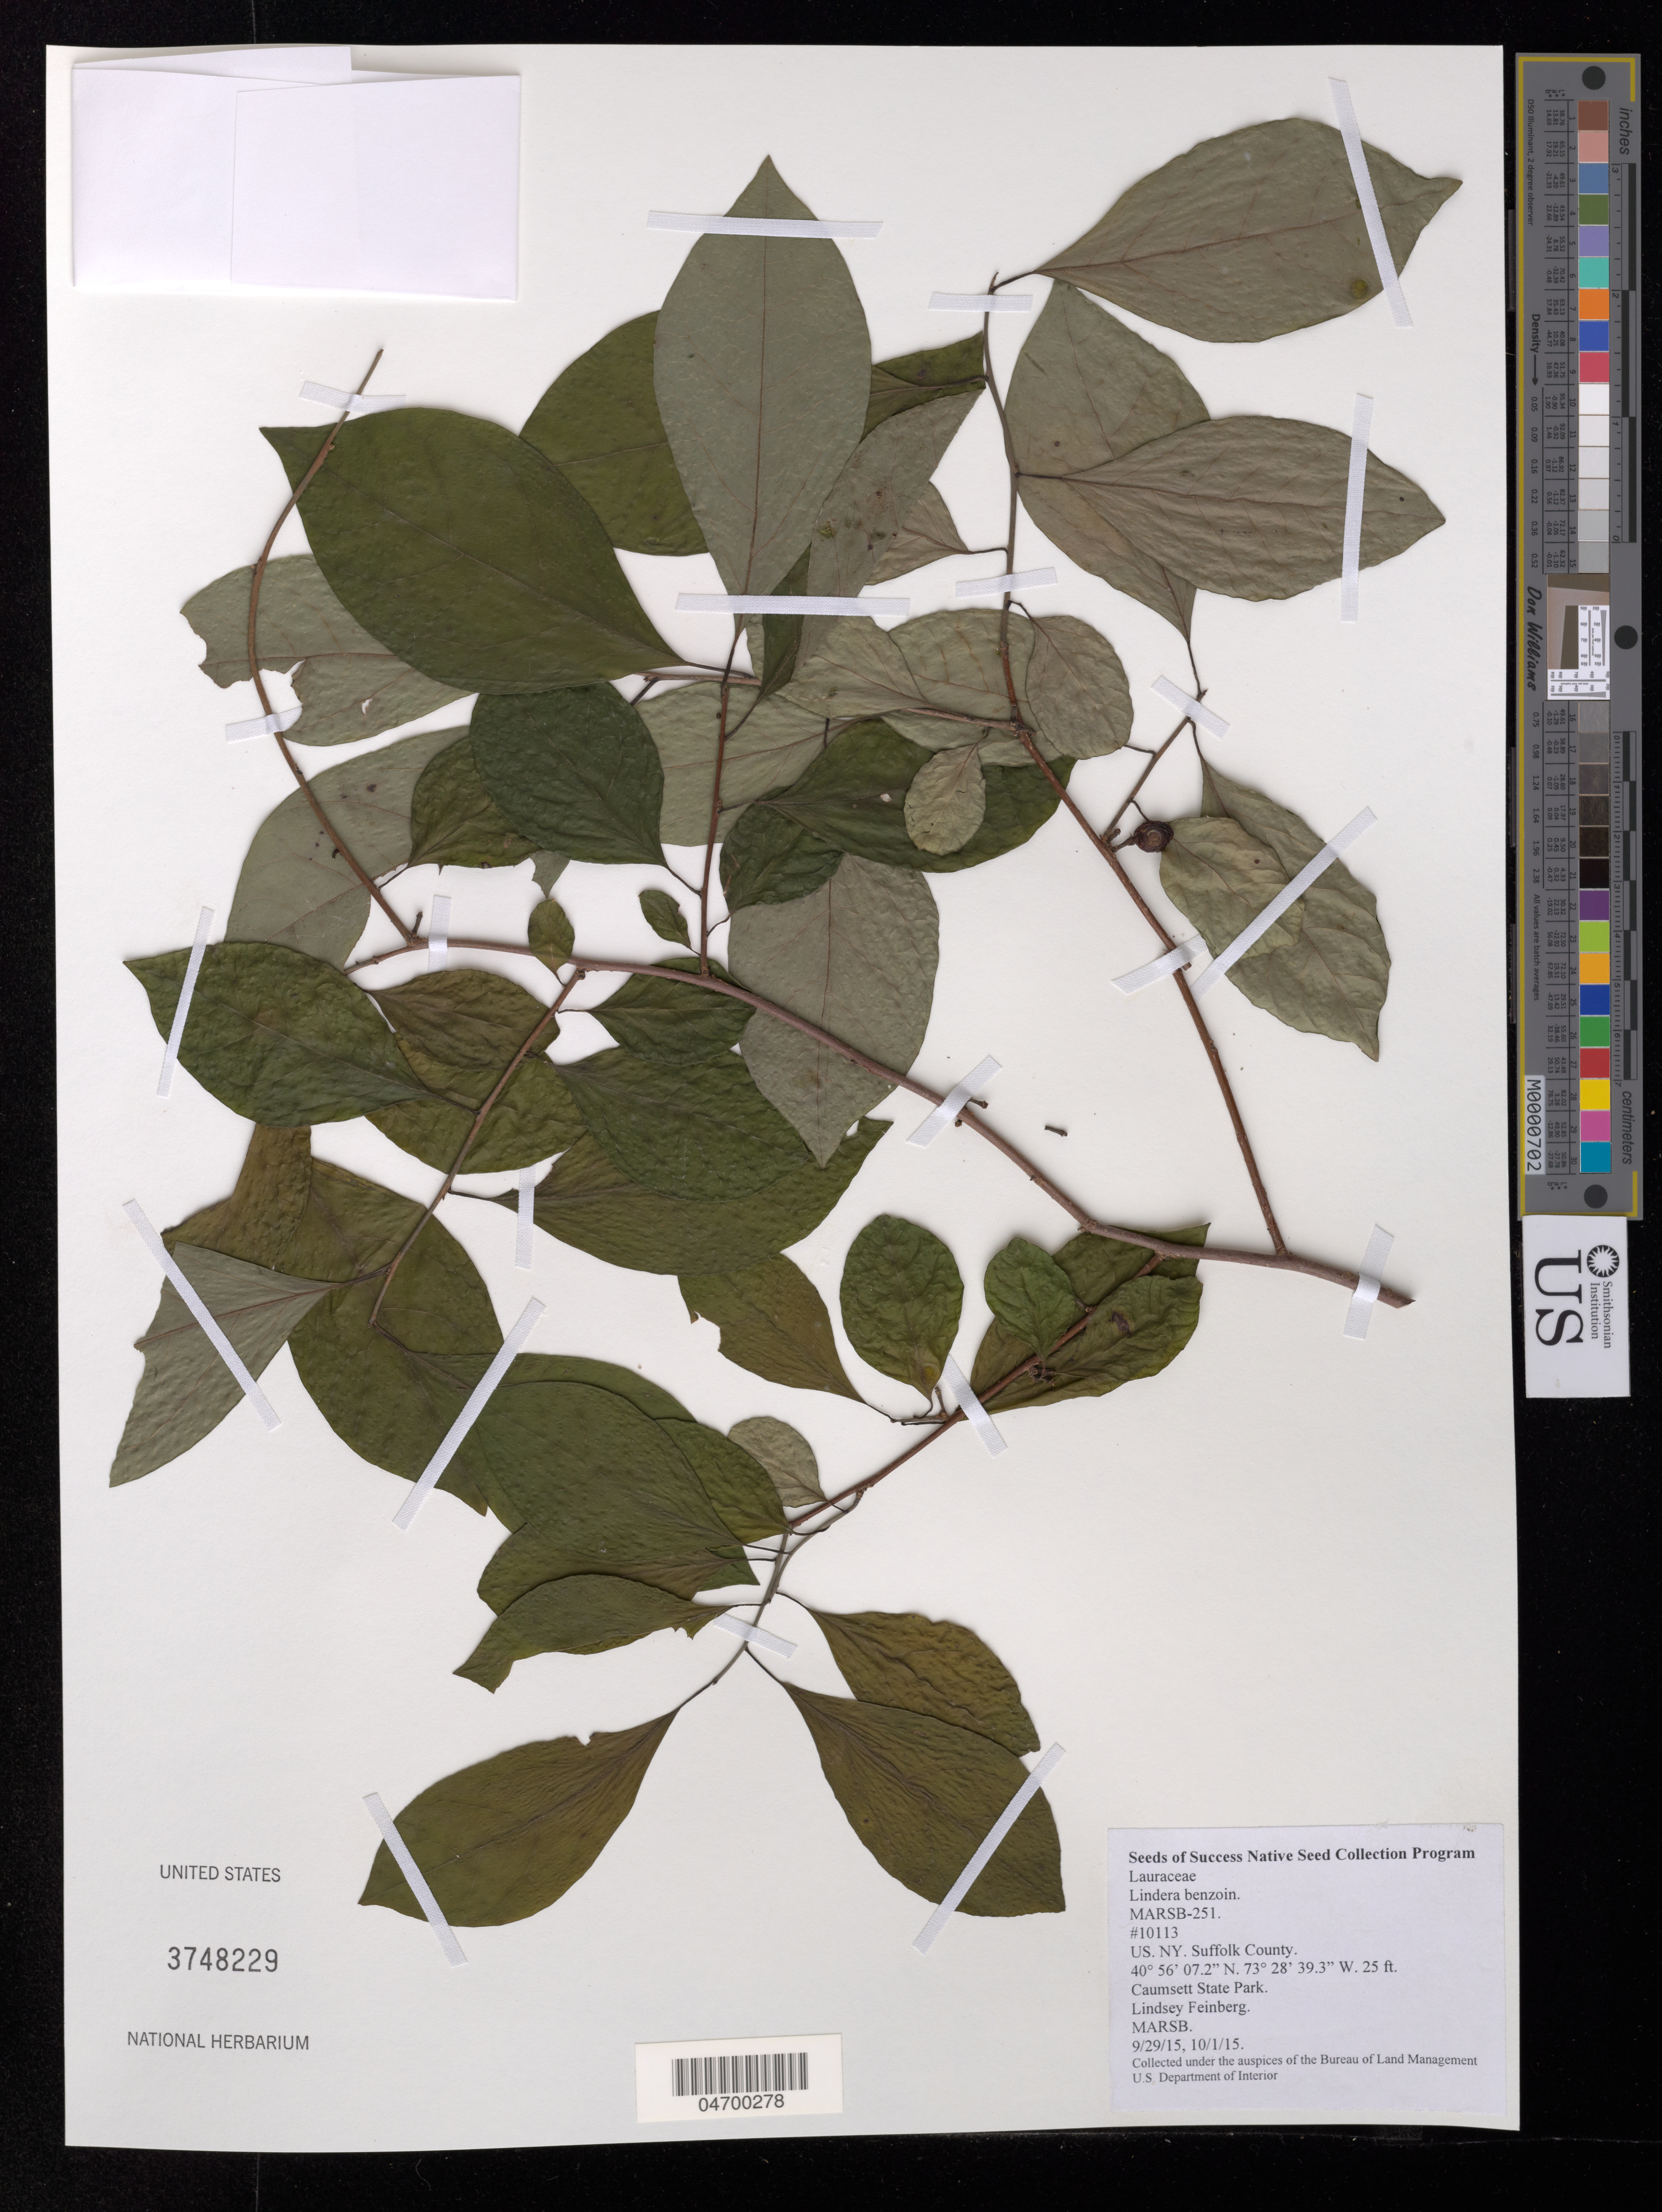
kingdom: Plantae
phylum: Tracheophyta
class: Magnoliopsida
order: Laurales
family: Lauraceae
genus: Lindera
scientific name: Lindera benzoin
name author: (L.) Blume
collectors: L. Feinberg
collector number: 10113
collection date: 2015-01-10/2015-09-29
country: United States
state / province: New York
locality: Suffolk County. Caumsett State Park.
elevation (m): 8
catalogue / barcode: US 3748229